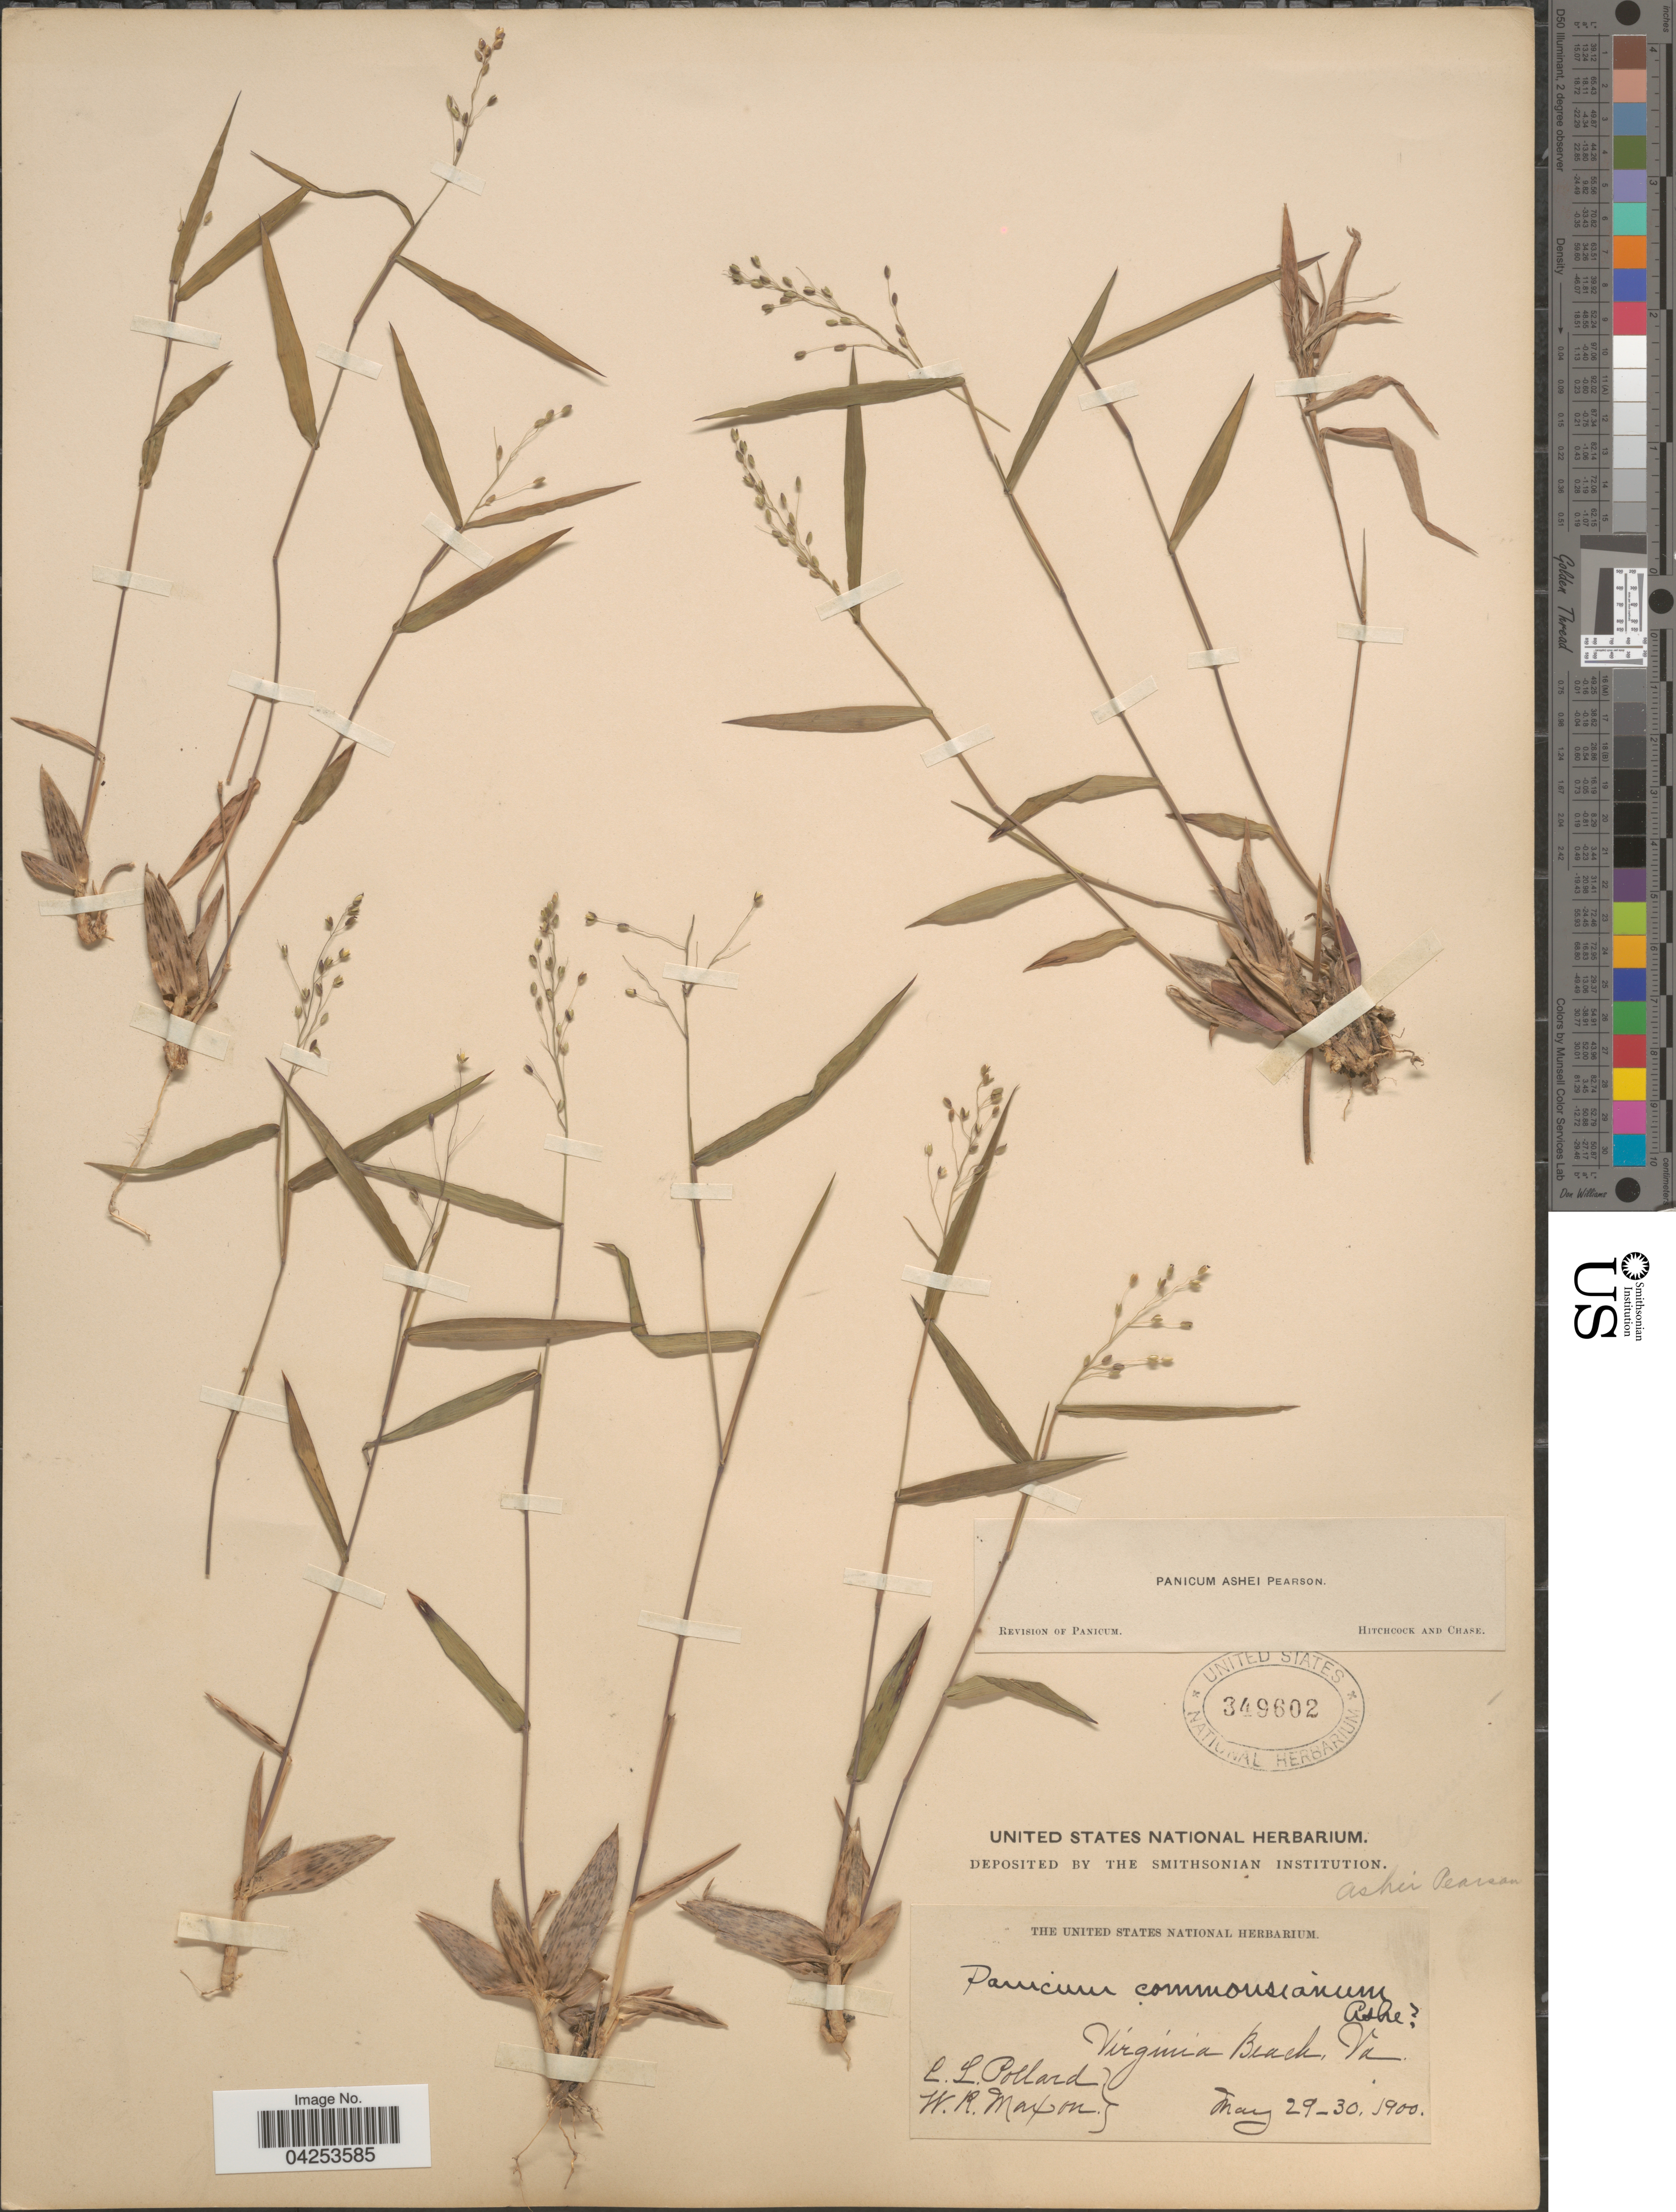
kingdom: Plantae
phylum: Tracheophyta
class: Liliopsida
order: Poales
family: Poaceae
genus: Dichanthelium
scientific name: Dichanthelium commutatum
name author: (Schult.) Gould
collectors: C. L. Pollard & W. R. Maxon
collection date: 1900-05-29/1900-05-30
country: United States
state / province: Virginia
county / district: City of Virginia Beach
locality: Virginia Beach.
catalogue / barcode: US 349602